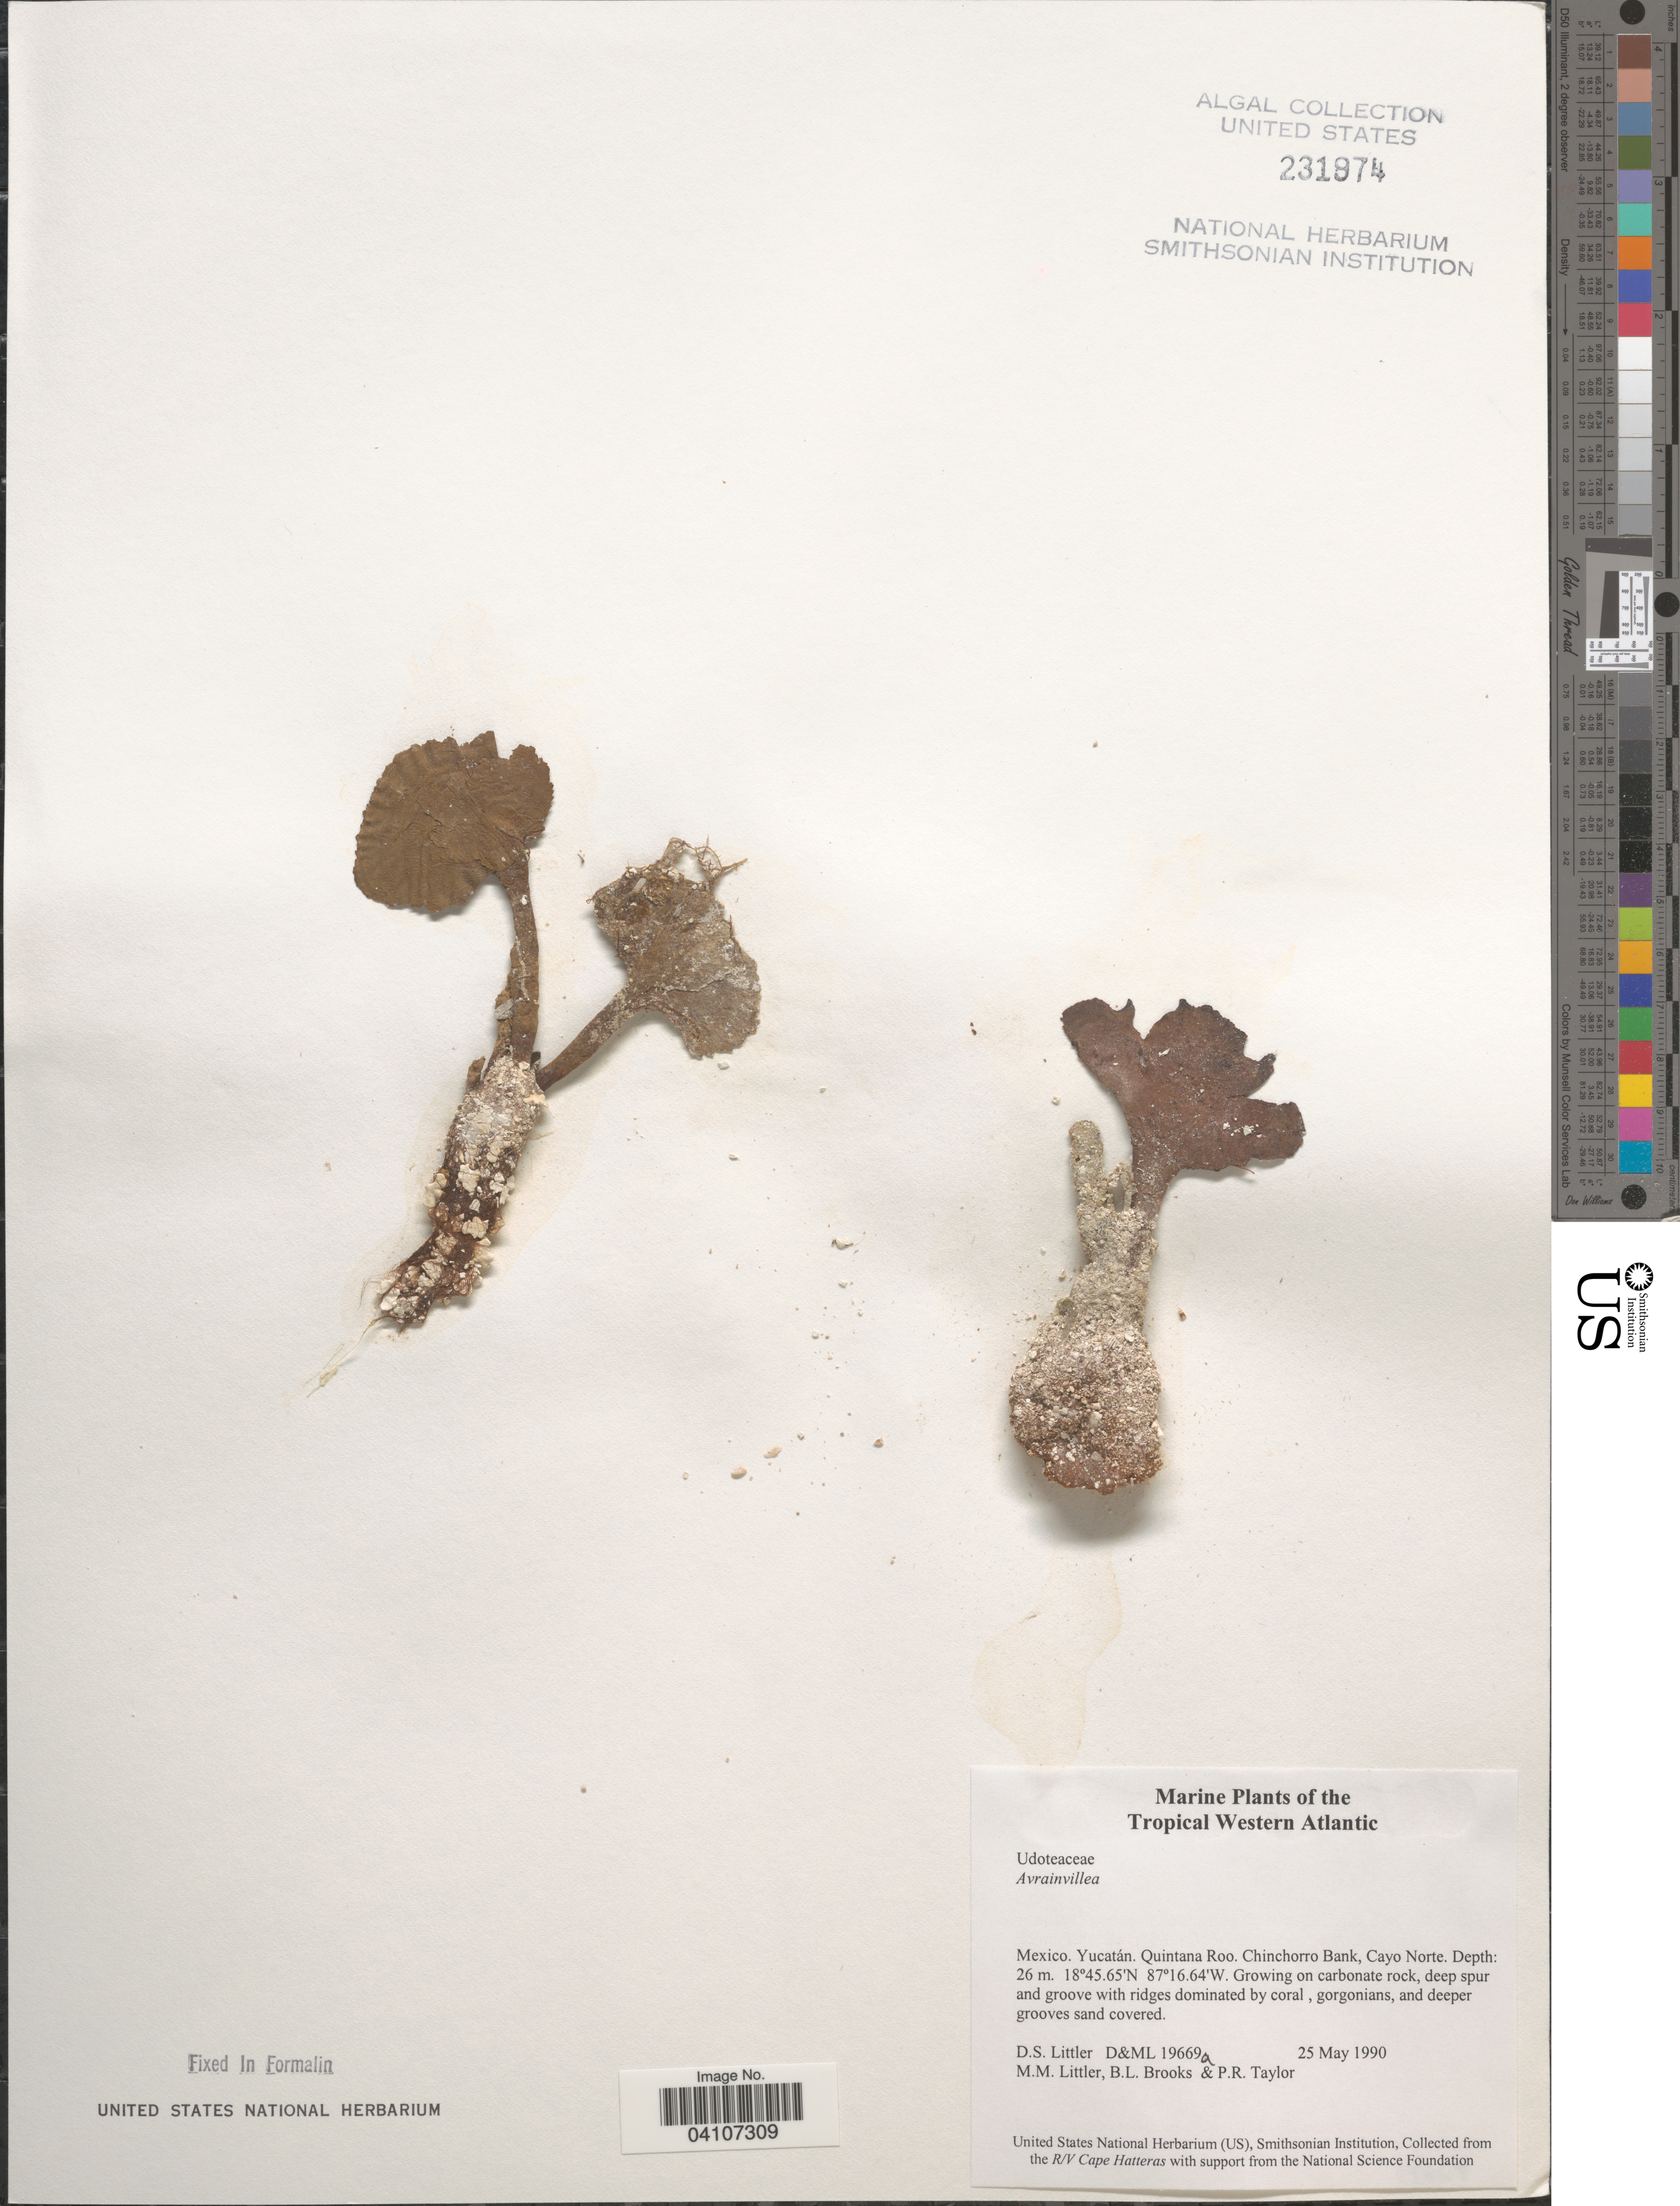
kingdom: Plantae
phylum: Chlorophyta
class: Ulvophyceae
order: Bryopsidales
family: Dichotomosiphonaceae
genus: Avrainvillea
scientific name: Avrainvillea sp.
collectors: D. S. Littler, B. Brooks & P. R. Taylor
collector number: D&ML19669a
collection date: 1990-05-25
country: Mexico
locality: Tropical Western Atlantic. Yucatán. Quintana Roo. Chinchorro Bank. Cayo Centro.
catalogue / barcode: US 231974